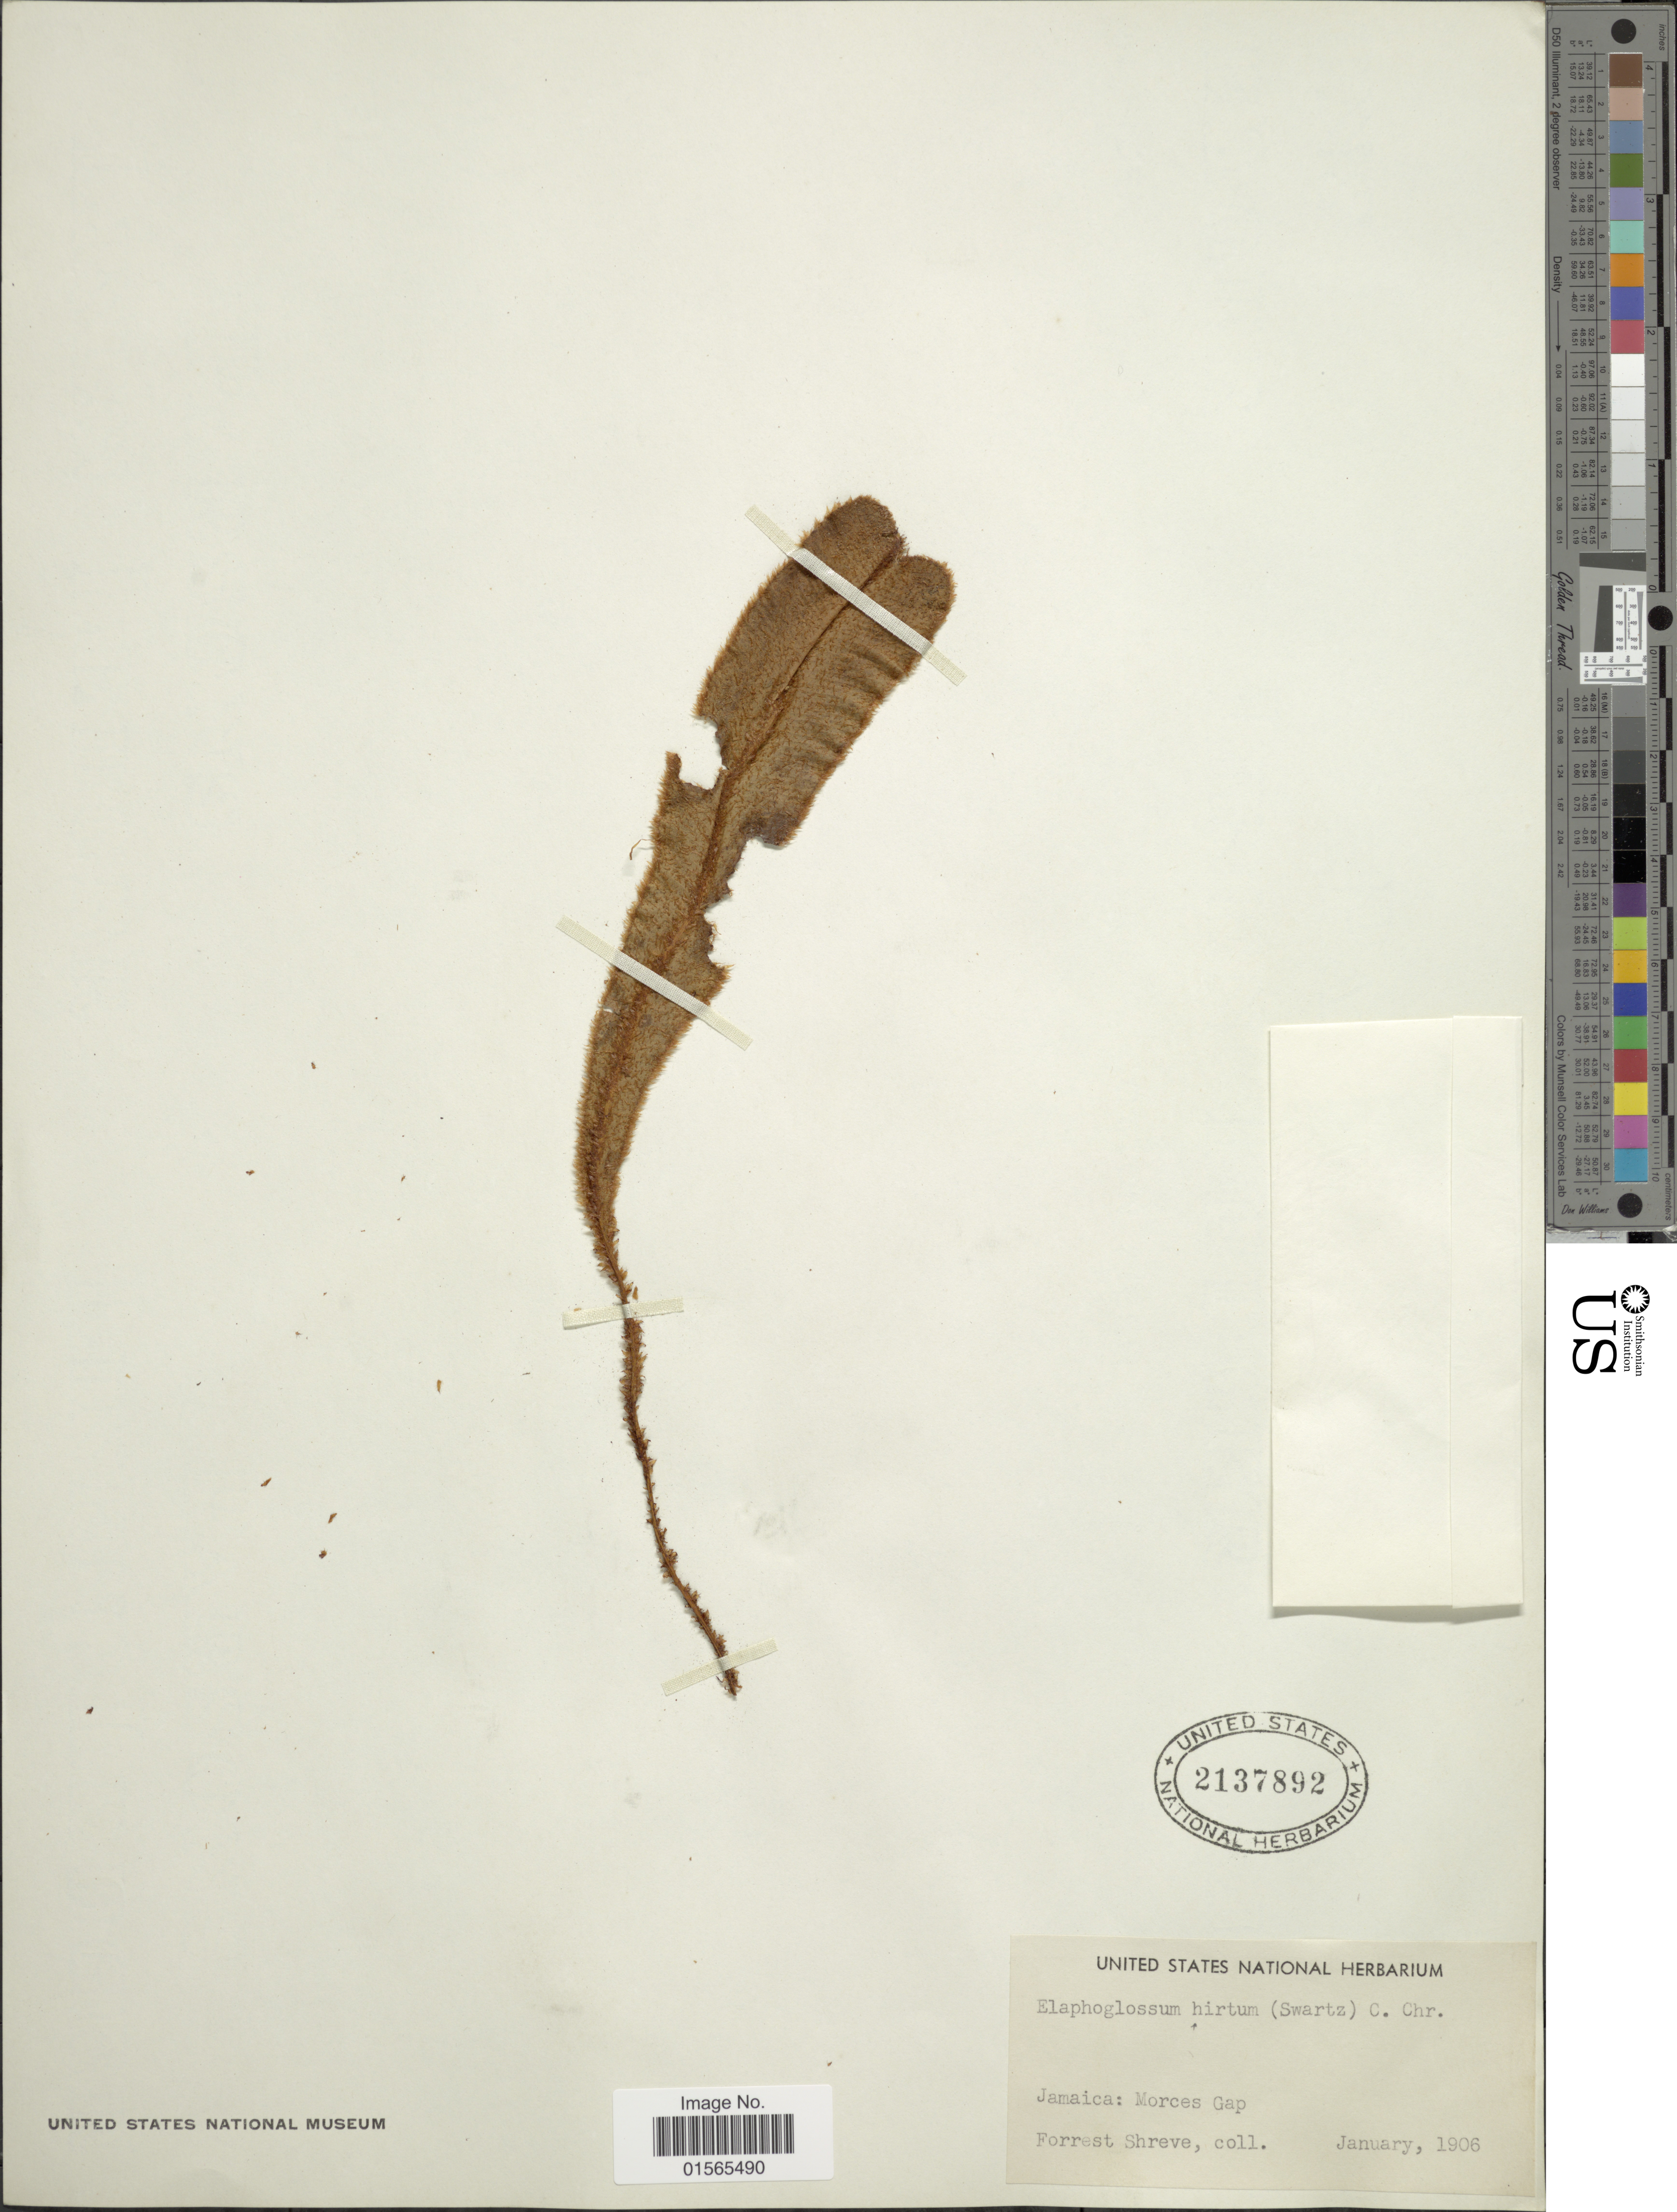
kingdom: Plantae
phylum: Tracheophyta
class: Polypodiopsida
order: Polypodiales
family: Dryopteridaceae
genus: Elaphoglossum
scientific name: Elaphoglossum hirtum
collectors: F. Shreve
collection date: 1906-01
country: Jamaica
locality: Morces Gap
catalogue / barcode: US 2137892